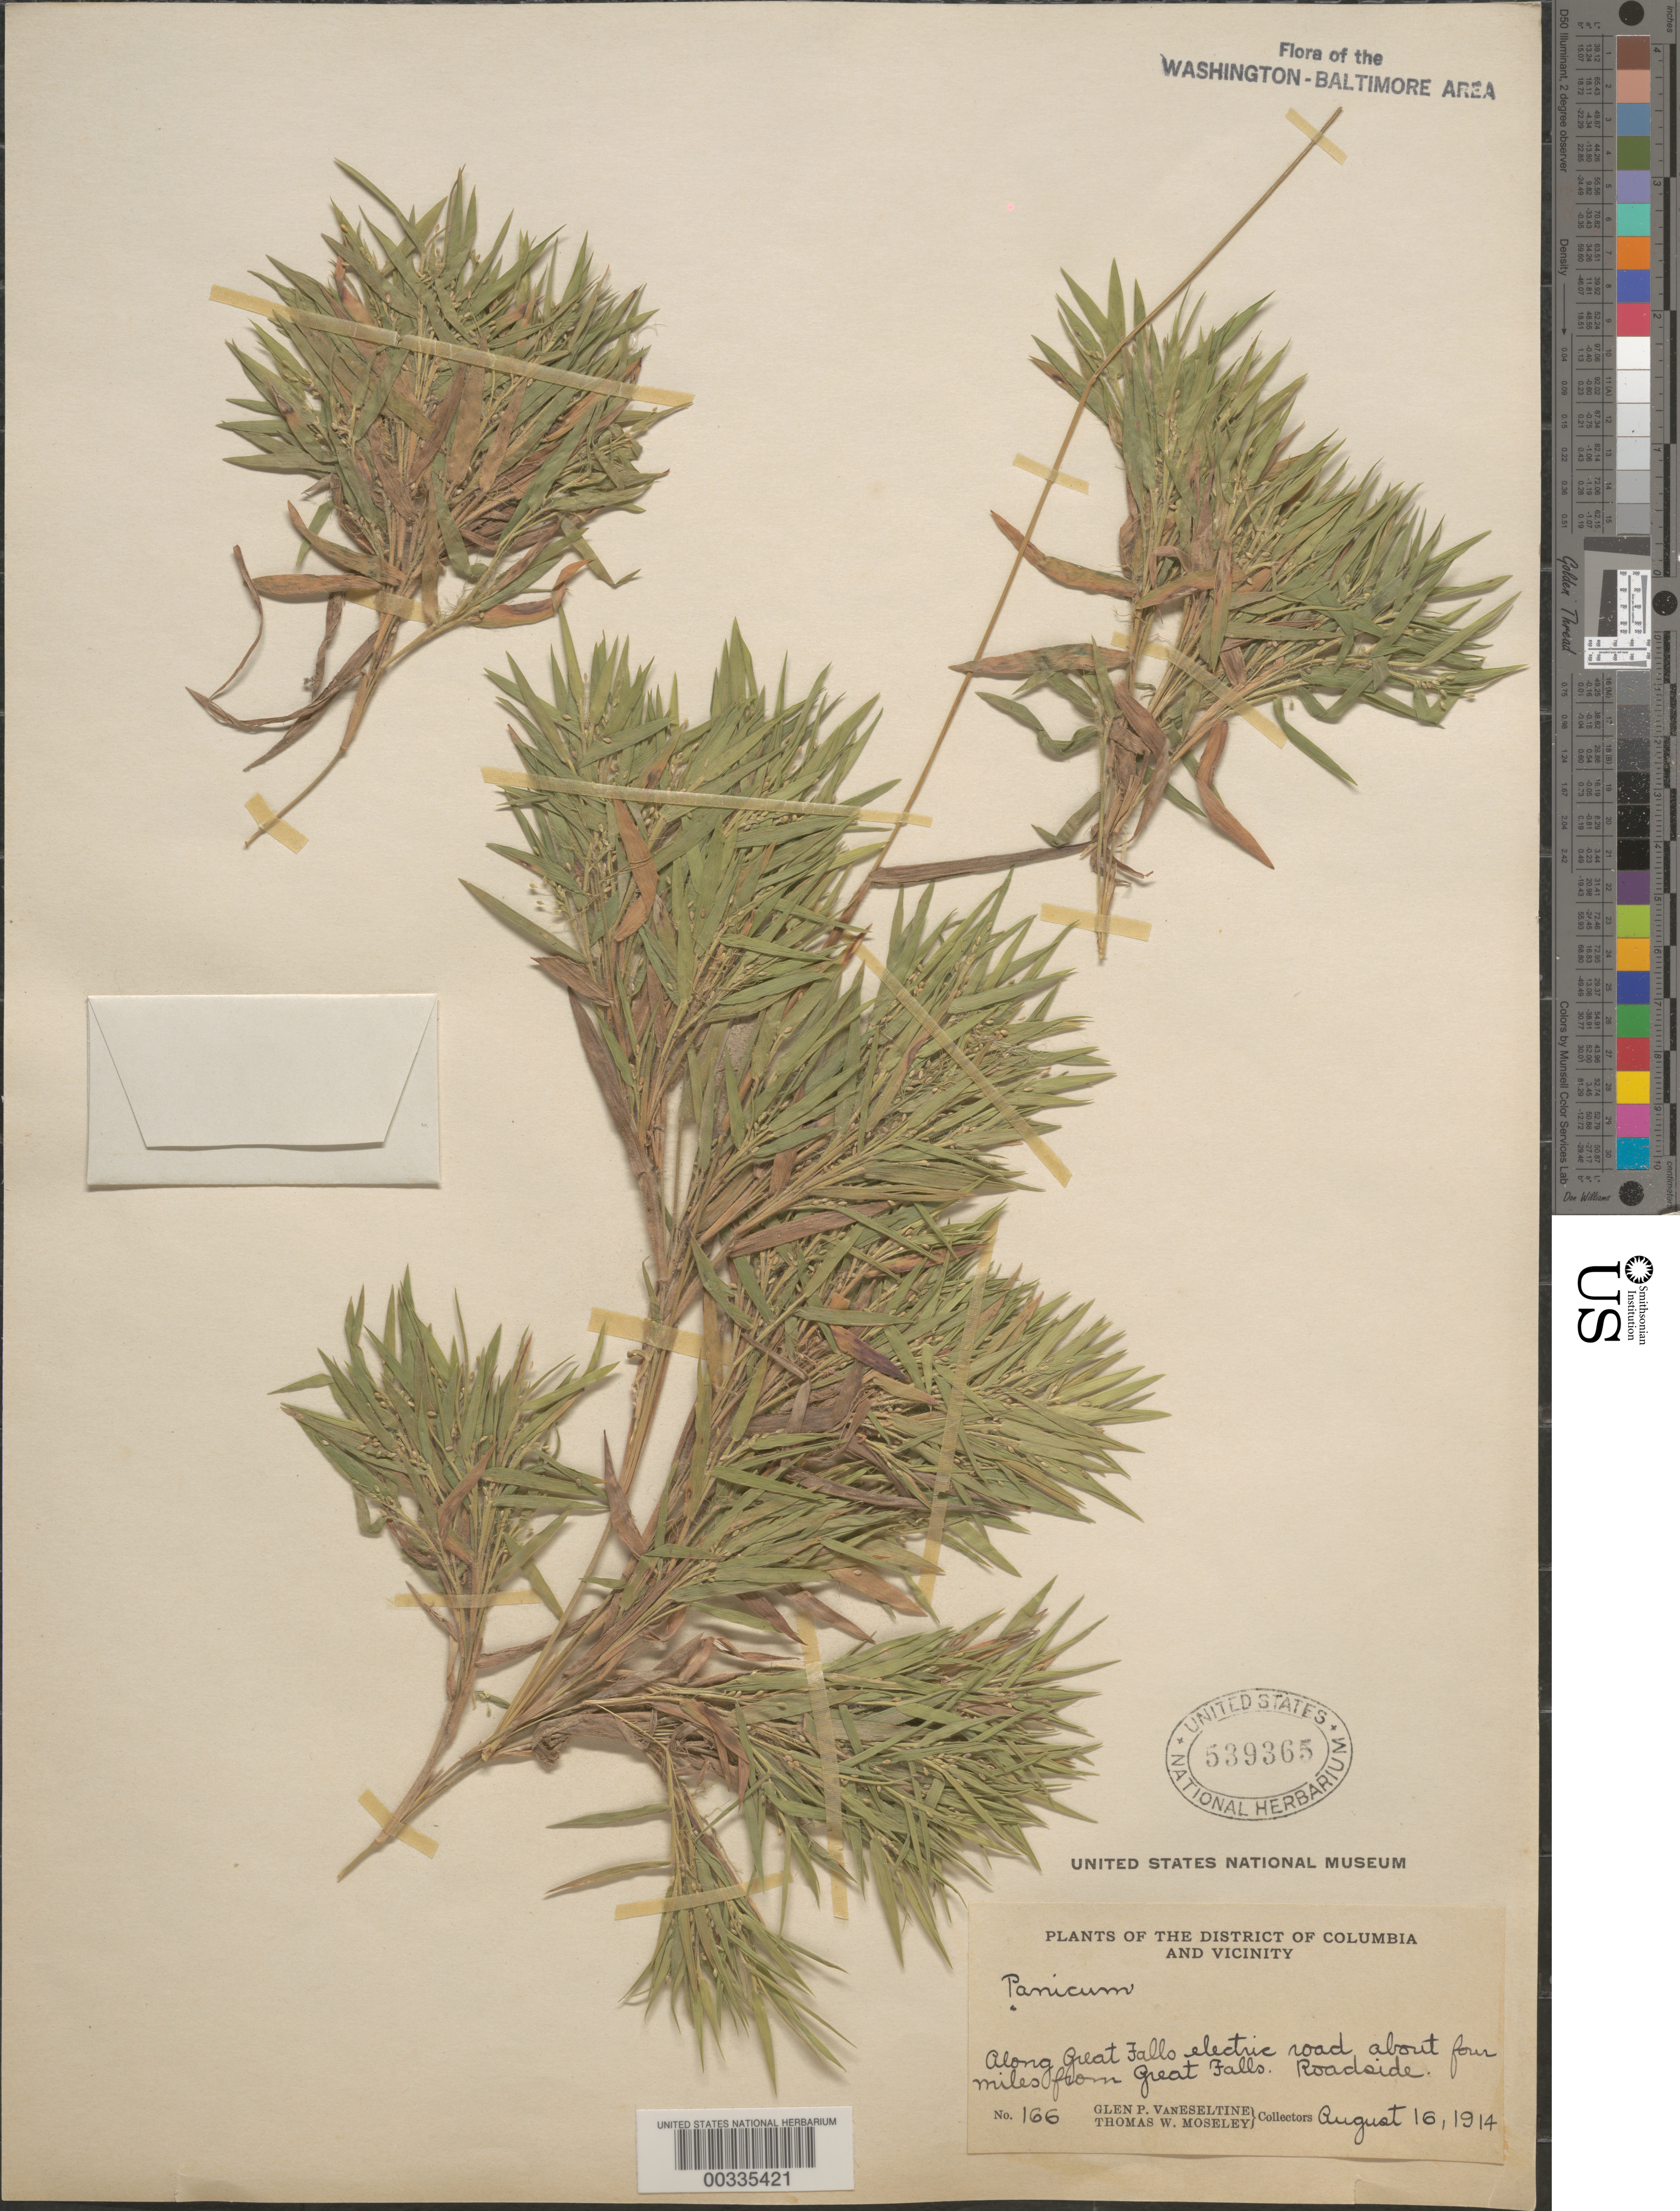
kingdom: Plantae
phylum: Tracheophyta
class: Liliopsida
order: Poales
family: Poaceae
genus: Dichanthelium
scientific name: Dichanthelium acuminatum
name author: (Sw.) Gould & C.A. Clark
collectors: G. P. Van Eseltine & T. Moseley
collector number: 166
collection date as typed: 16 Aug 1914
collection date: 1914-08-16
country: United States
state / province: Maryland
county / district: Montgomery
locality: Along Great Falls Electric road, 4 mi. from Great Falls C. & O. Canal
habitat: Roadside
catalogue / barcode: US 539365